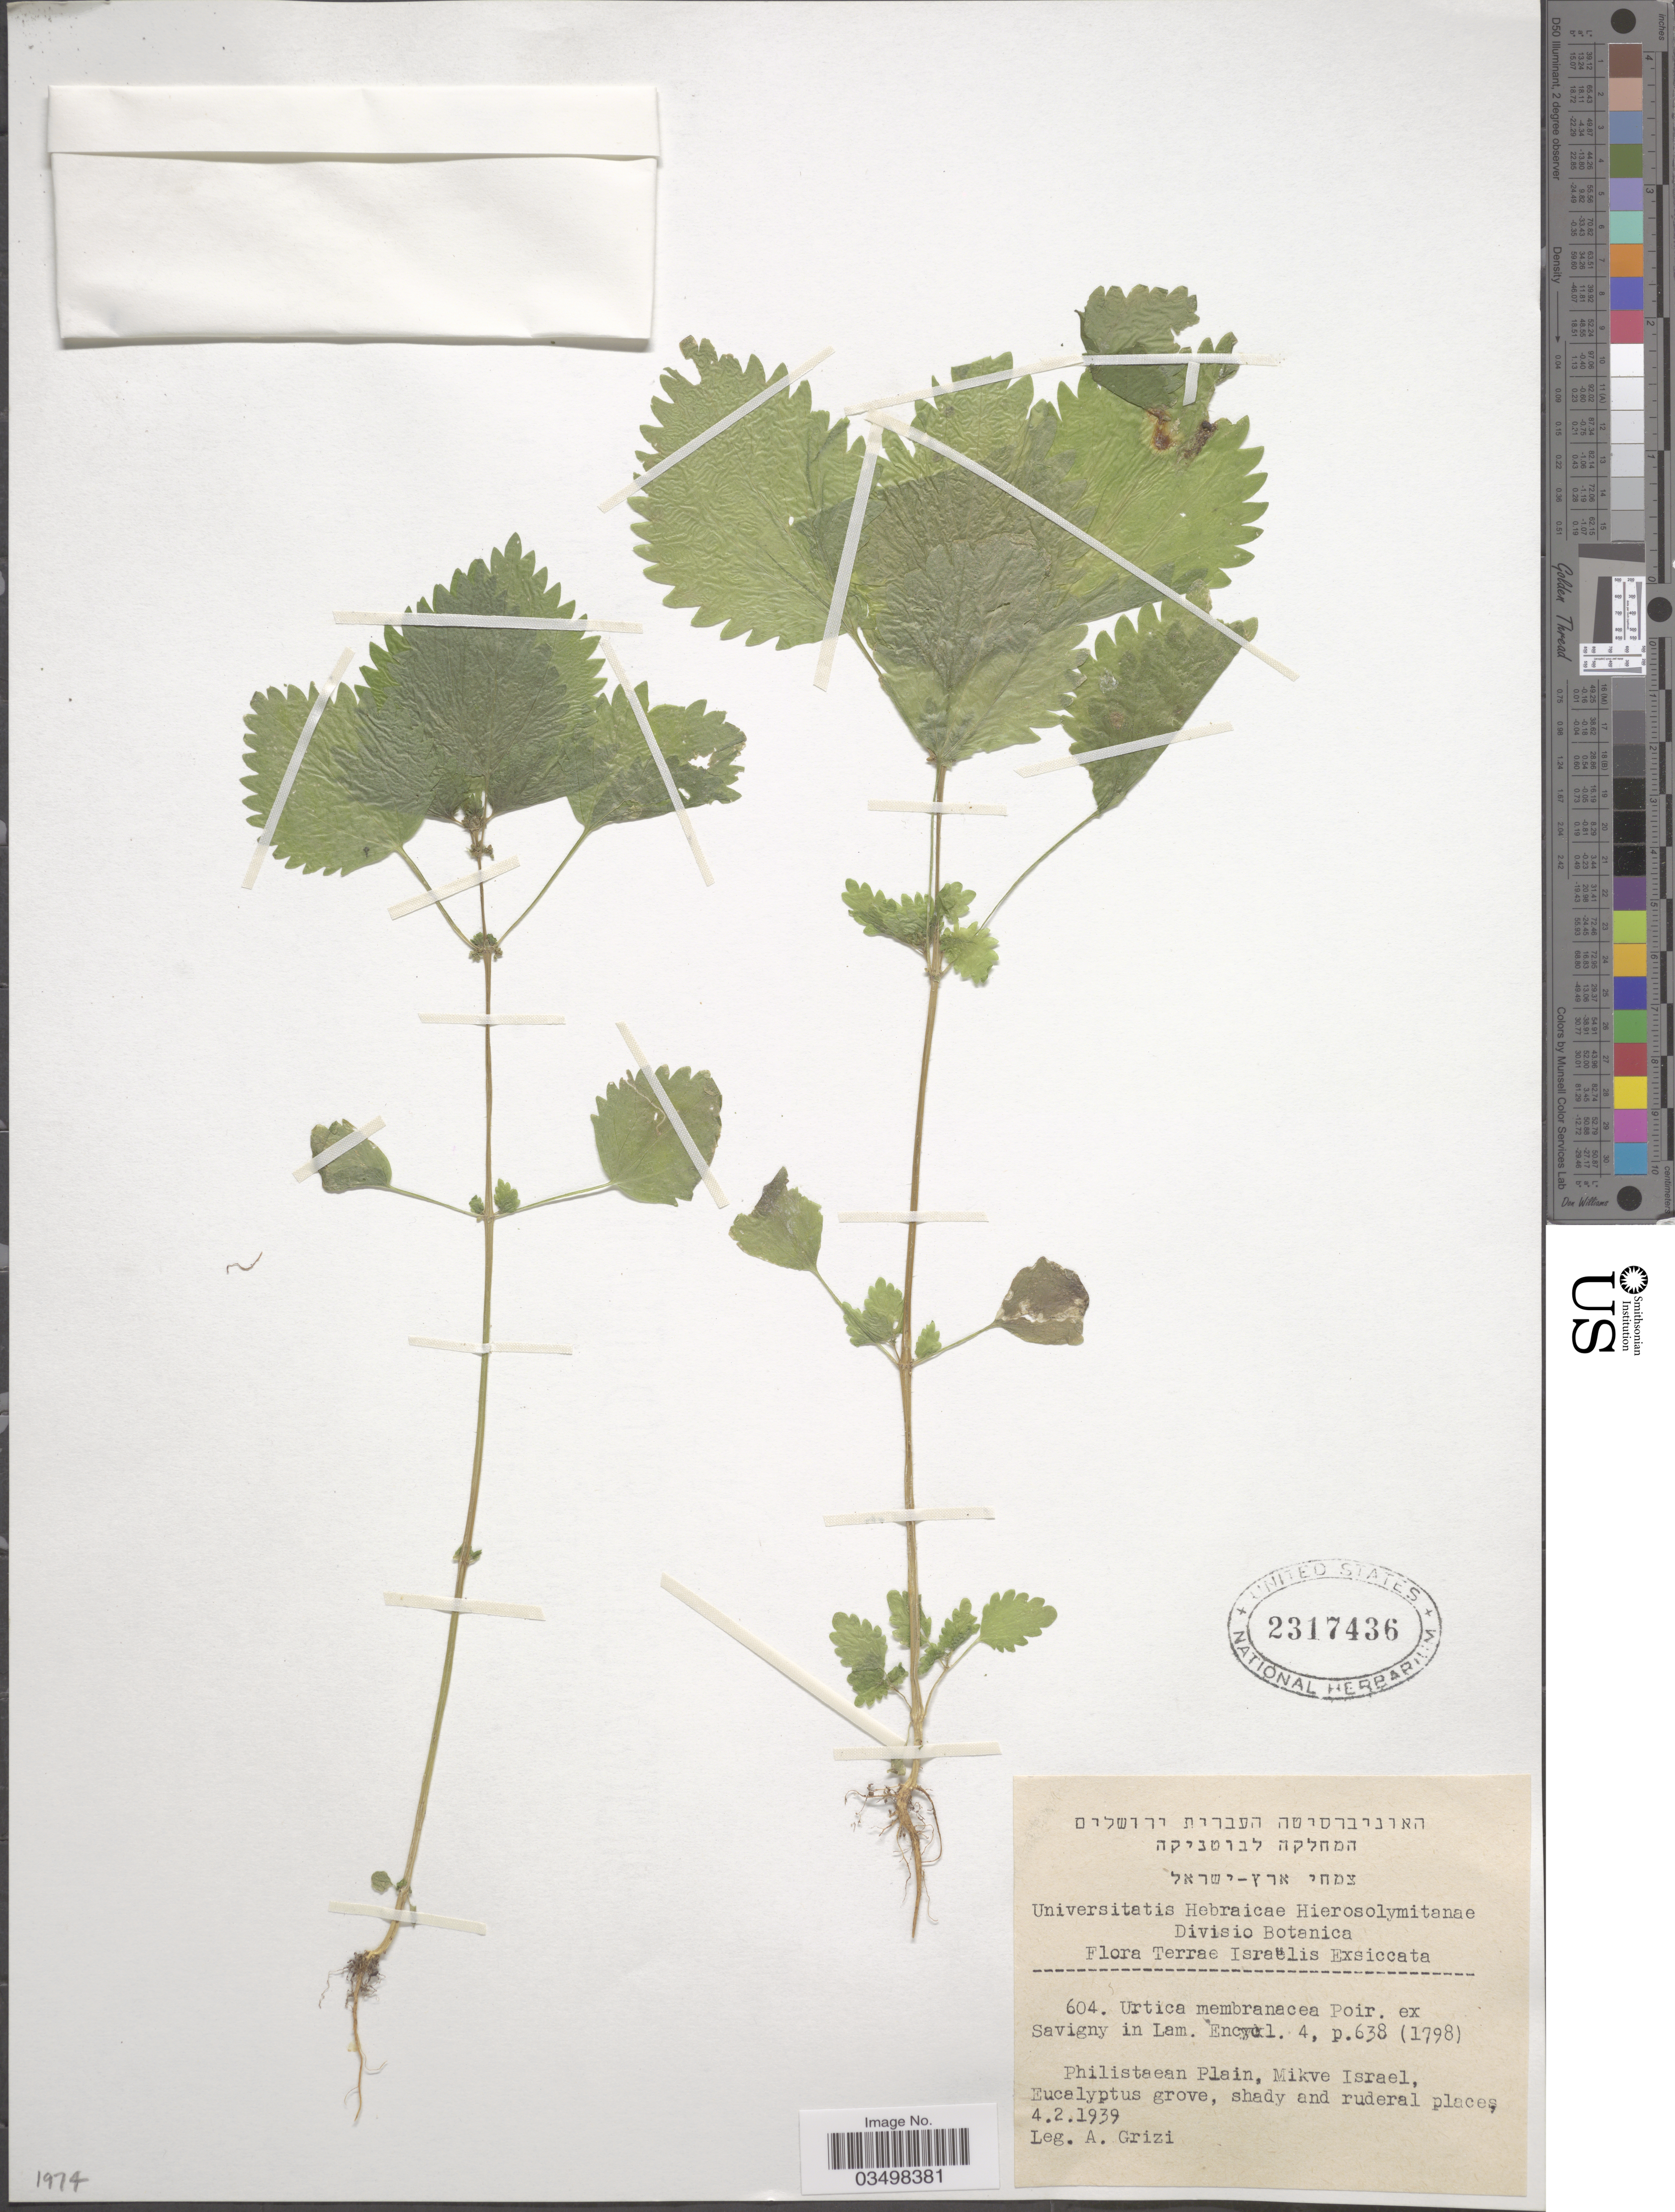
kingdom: Plantae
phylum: Tracheophyta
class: Magnoliopsida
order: Rosales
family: Urticaceae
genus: Urtica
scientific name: Urtica membranacea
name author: Poir.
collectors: A. Grizi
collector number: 604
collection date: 1939-02-04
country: Israel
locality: Terrae Israëlis. Philistaean Plain, Mikve Israel, Eucalyptus grove, shady and ruderal places.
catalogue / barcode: US 2317436